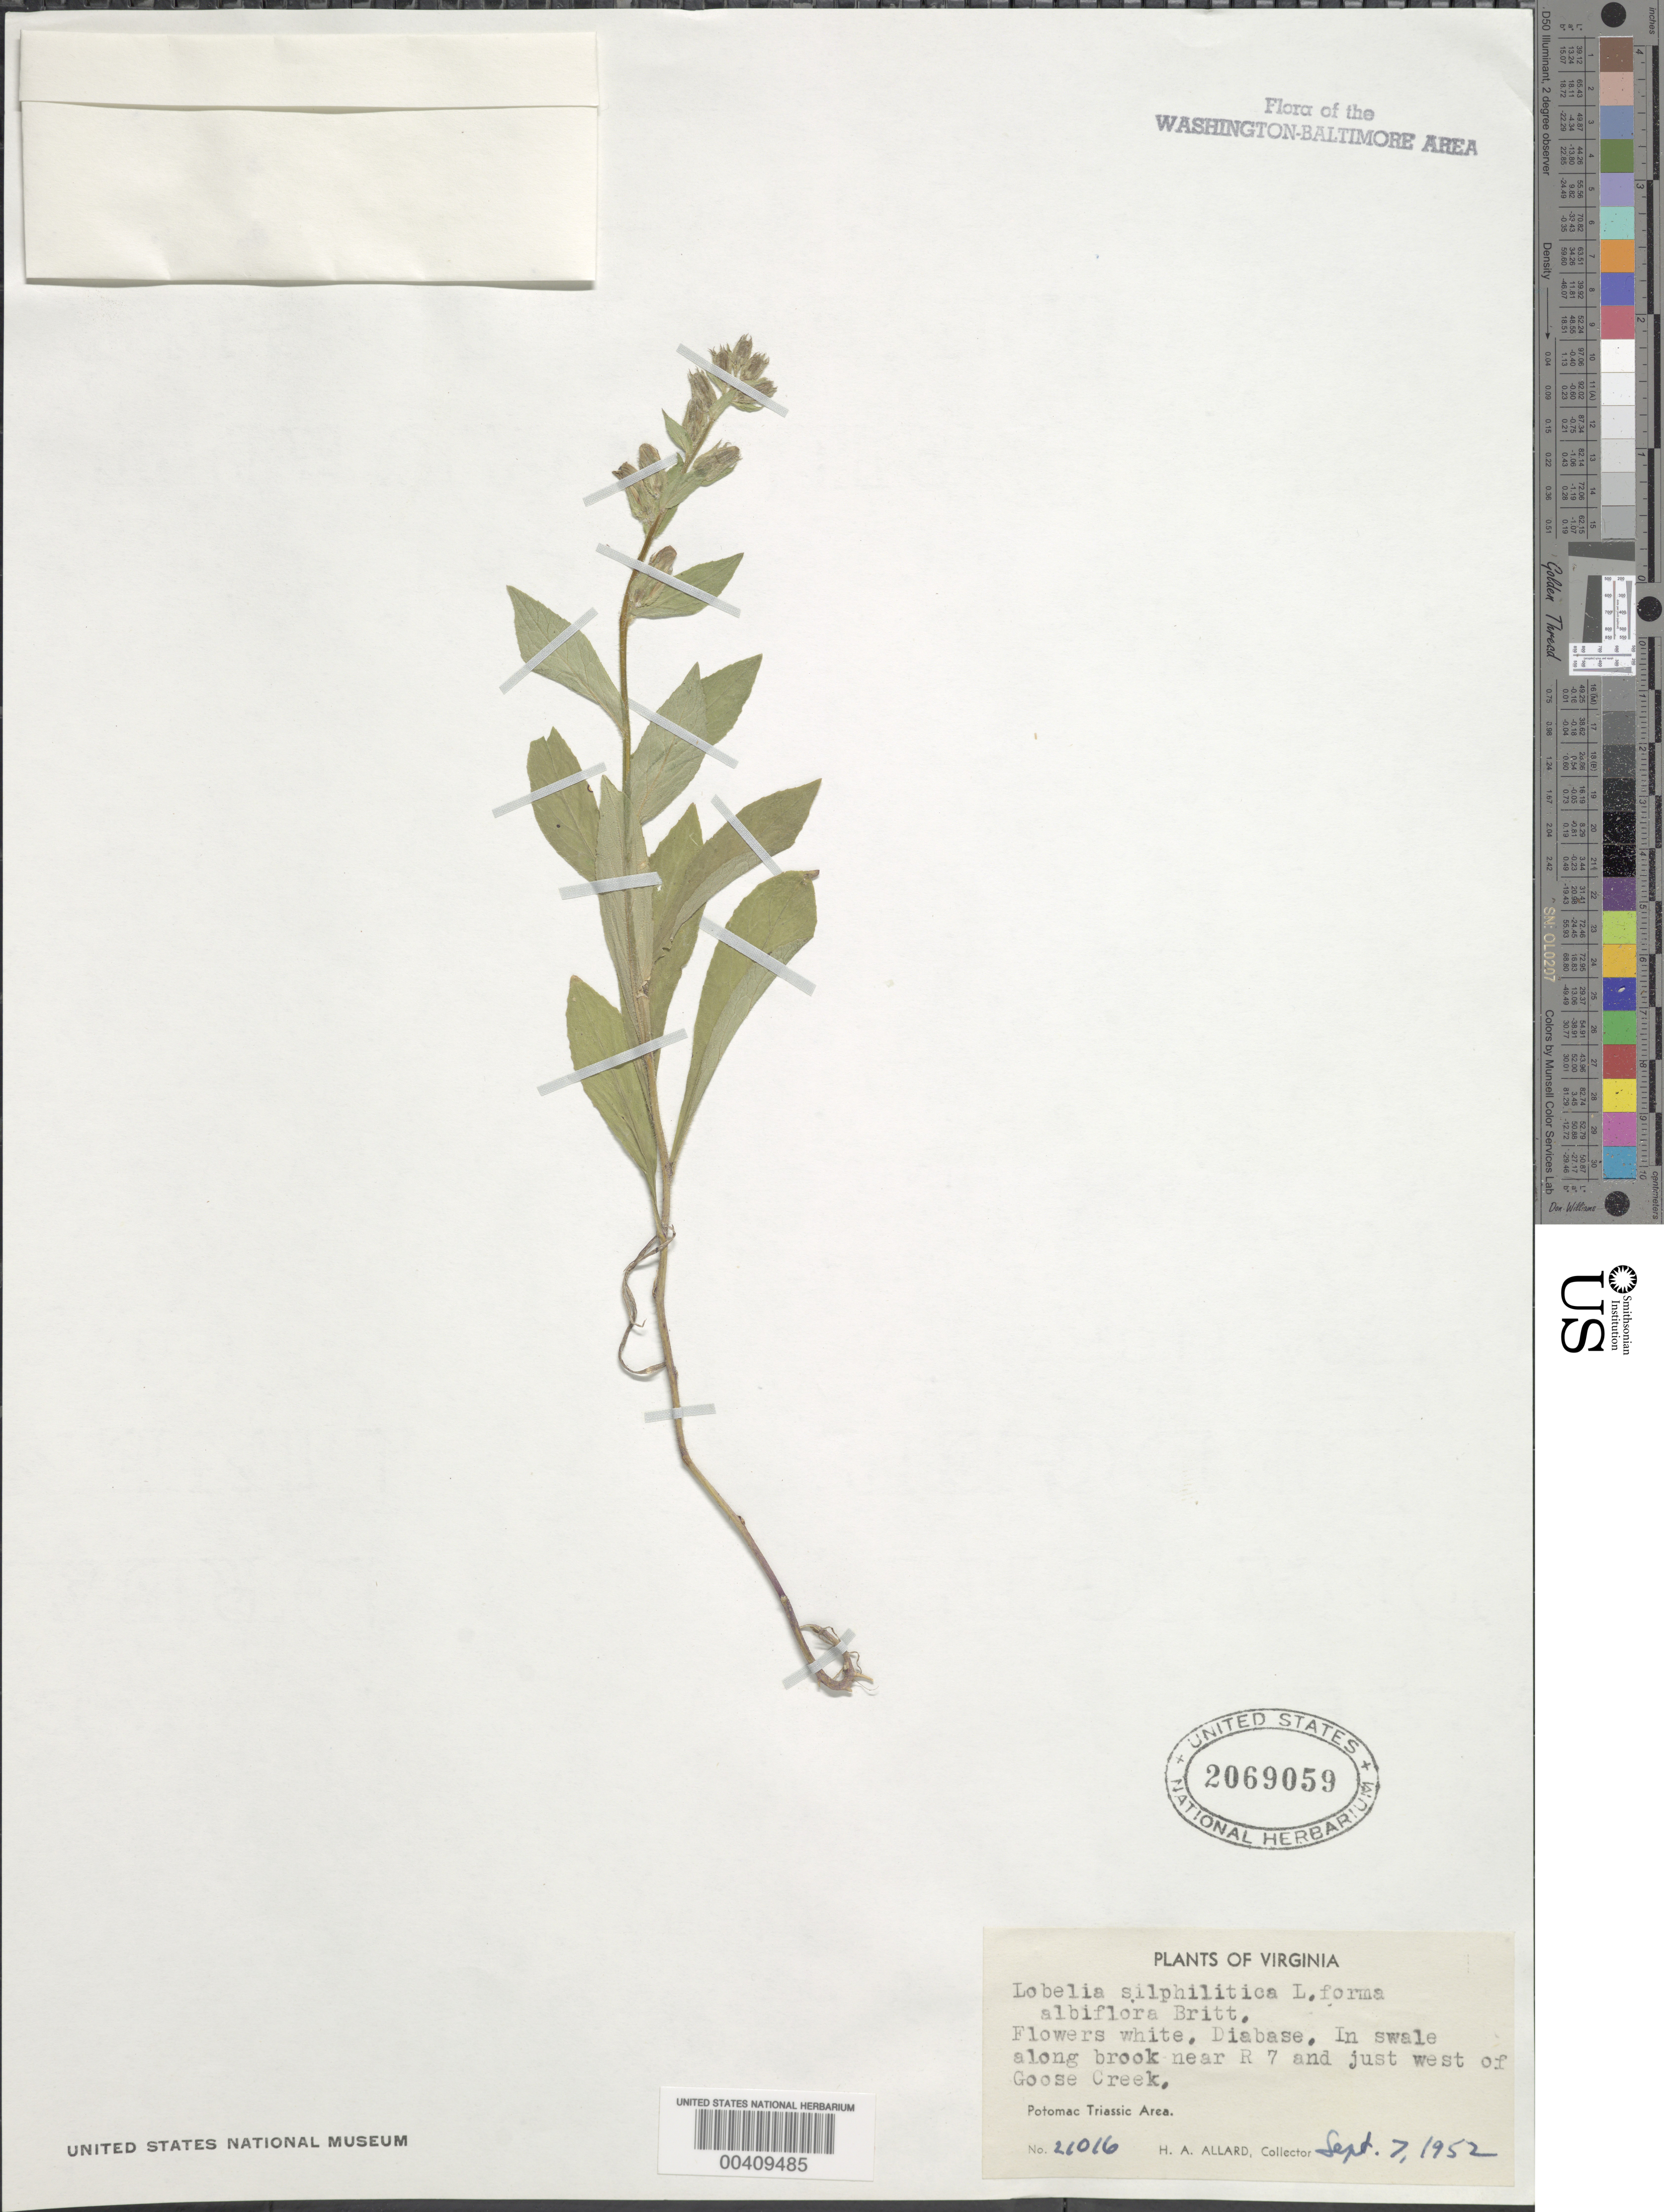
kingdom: Plantae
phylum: Tracheophyta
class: Magnoliopsida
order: Asterales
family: Campanulaceae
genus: Lobelia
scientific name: Lobelia siphilitica f. albiflora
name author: Britton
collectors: H. A. Allard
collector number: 21016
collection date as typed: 07 Sep 1952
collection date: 1952-09-07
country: United States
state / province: Virginia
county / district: Loudoun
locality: West of Goose Creek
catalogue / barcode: US 2069059